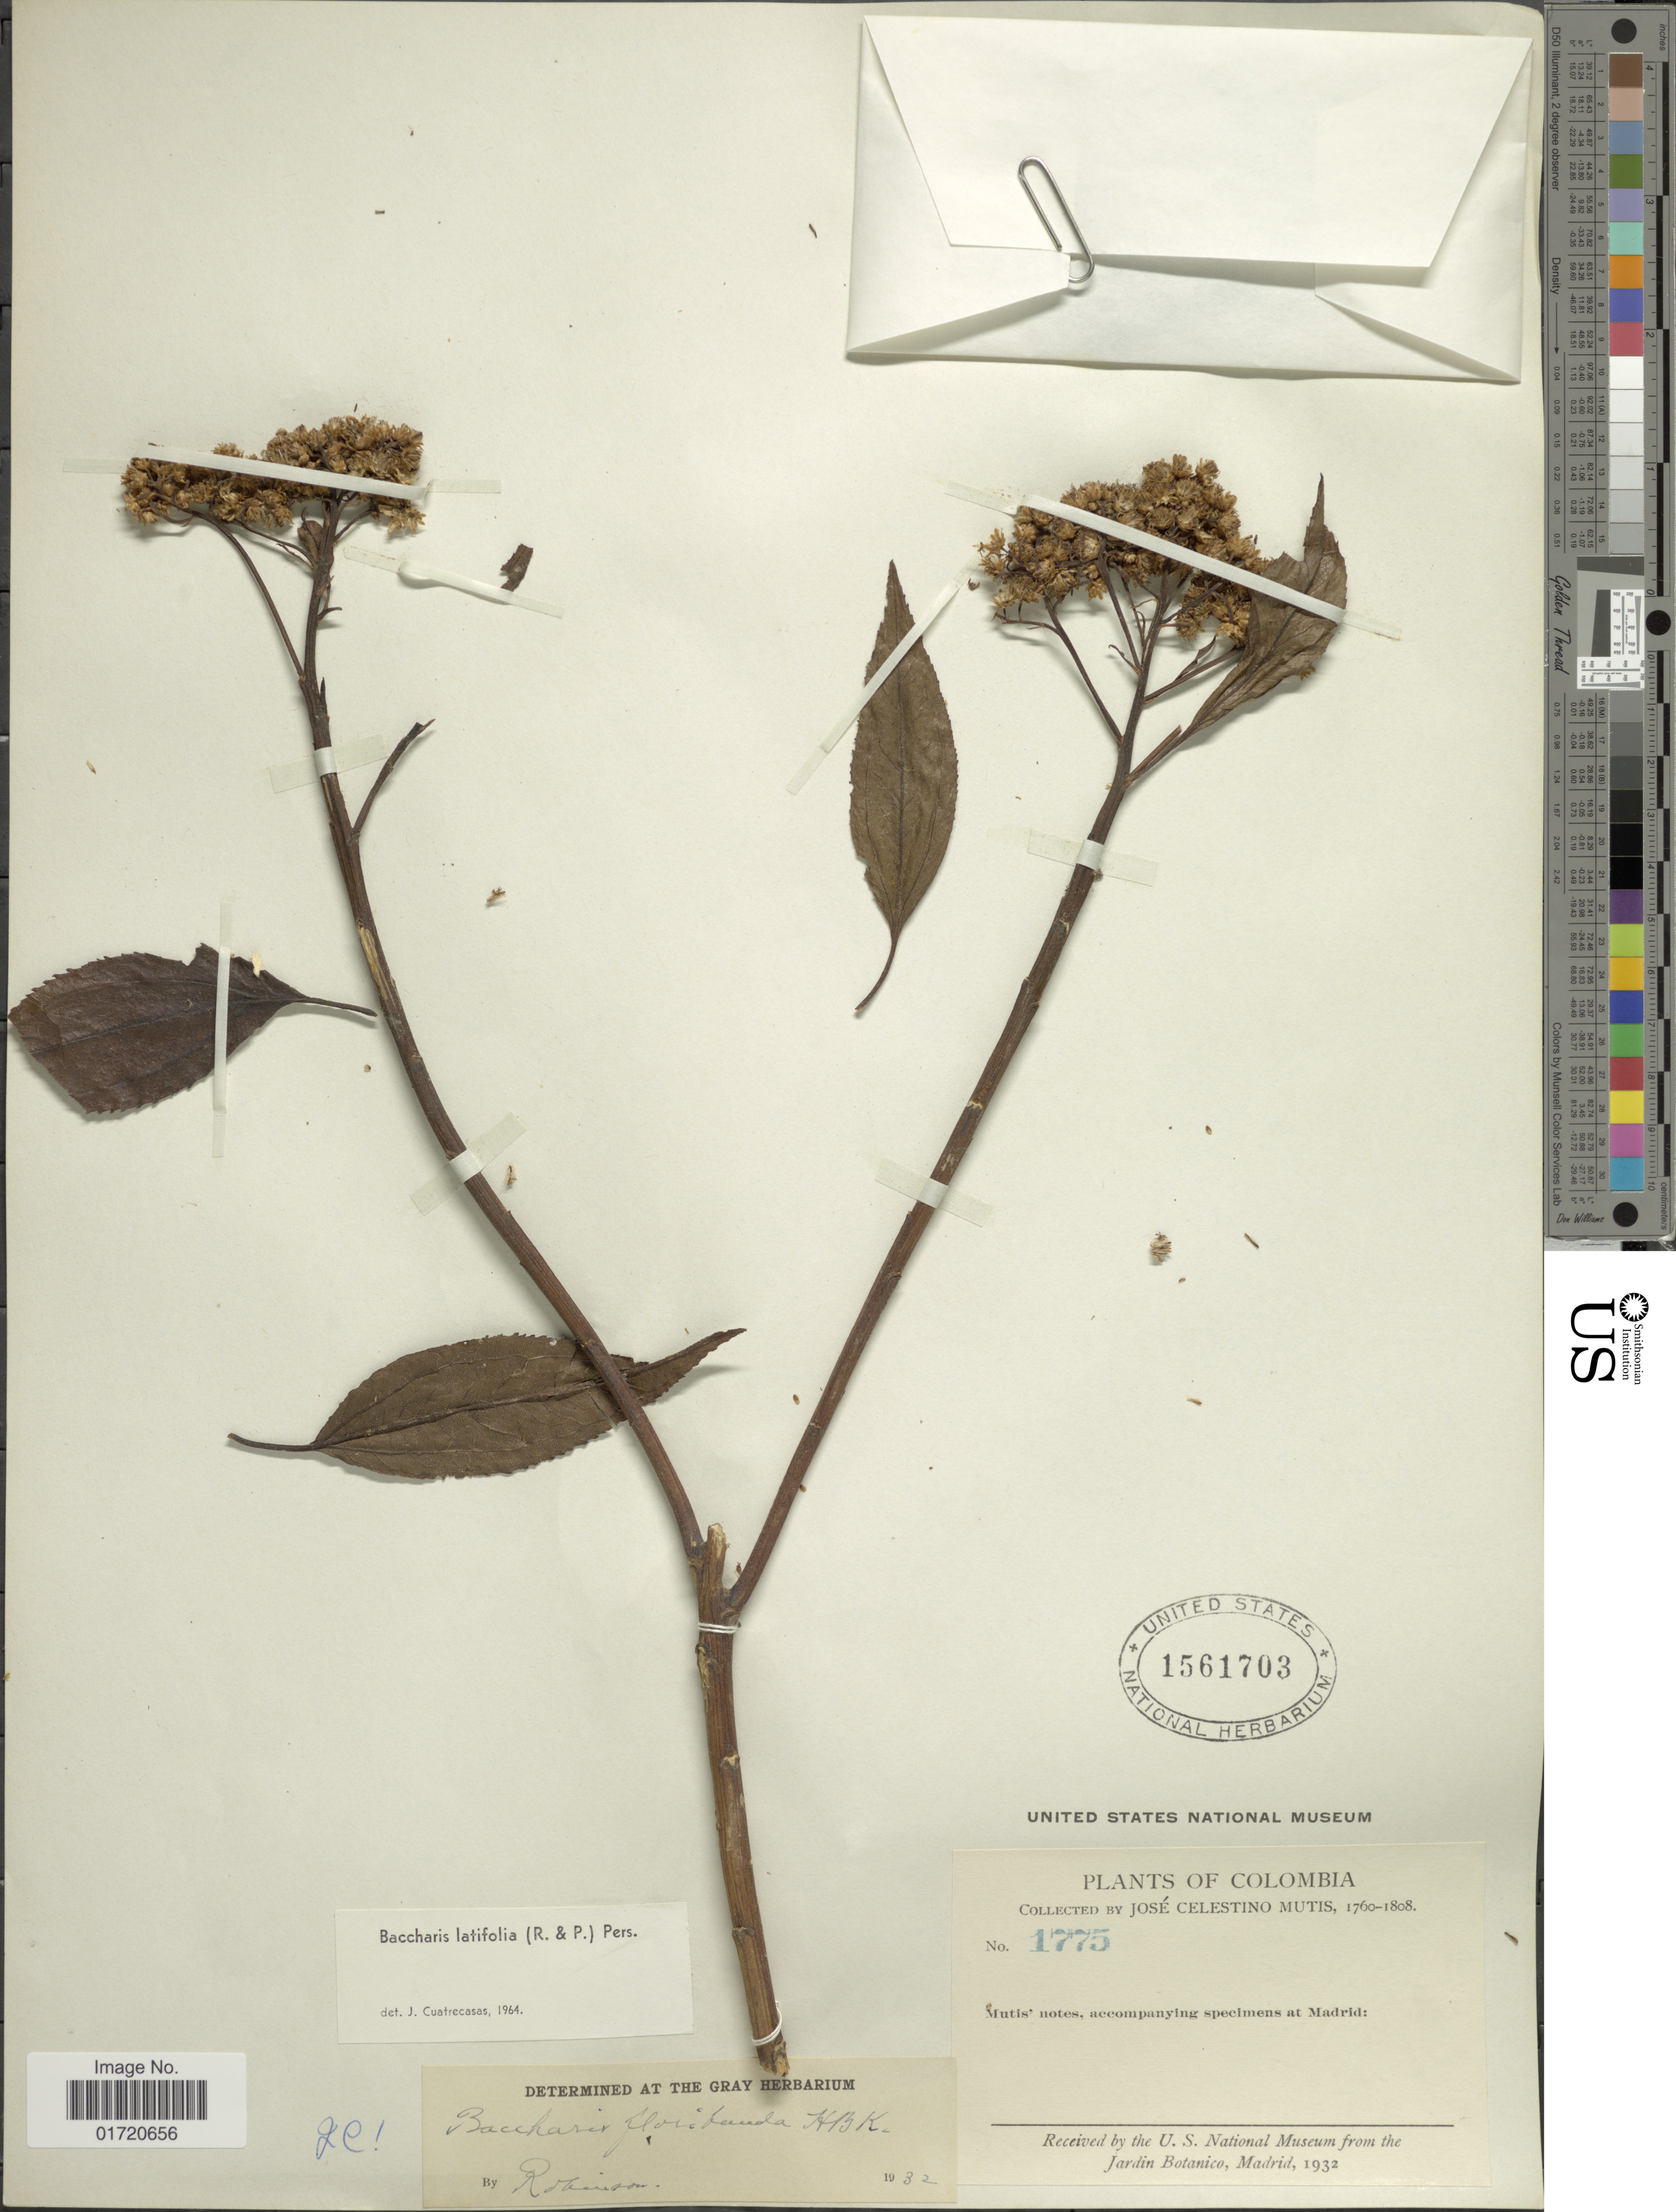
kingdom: Plantae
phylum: Tracheophyta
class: Magnoliopsida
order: Asterales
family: Asteraceae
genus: Baccharis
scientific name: Baccharis latifolia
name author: (Ruiz & Pav.) Pers.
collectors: J. C. B. Mutis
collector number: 1775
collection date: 1760/1808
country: Colombia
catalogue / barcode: US 1561703